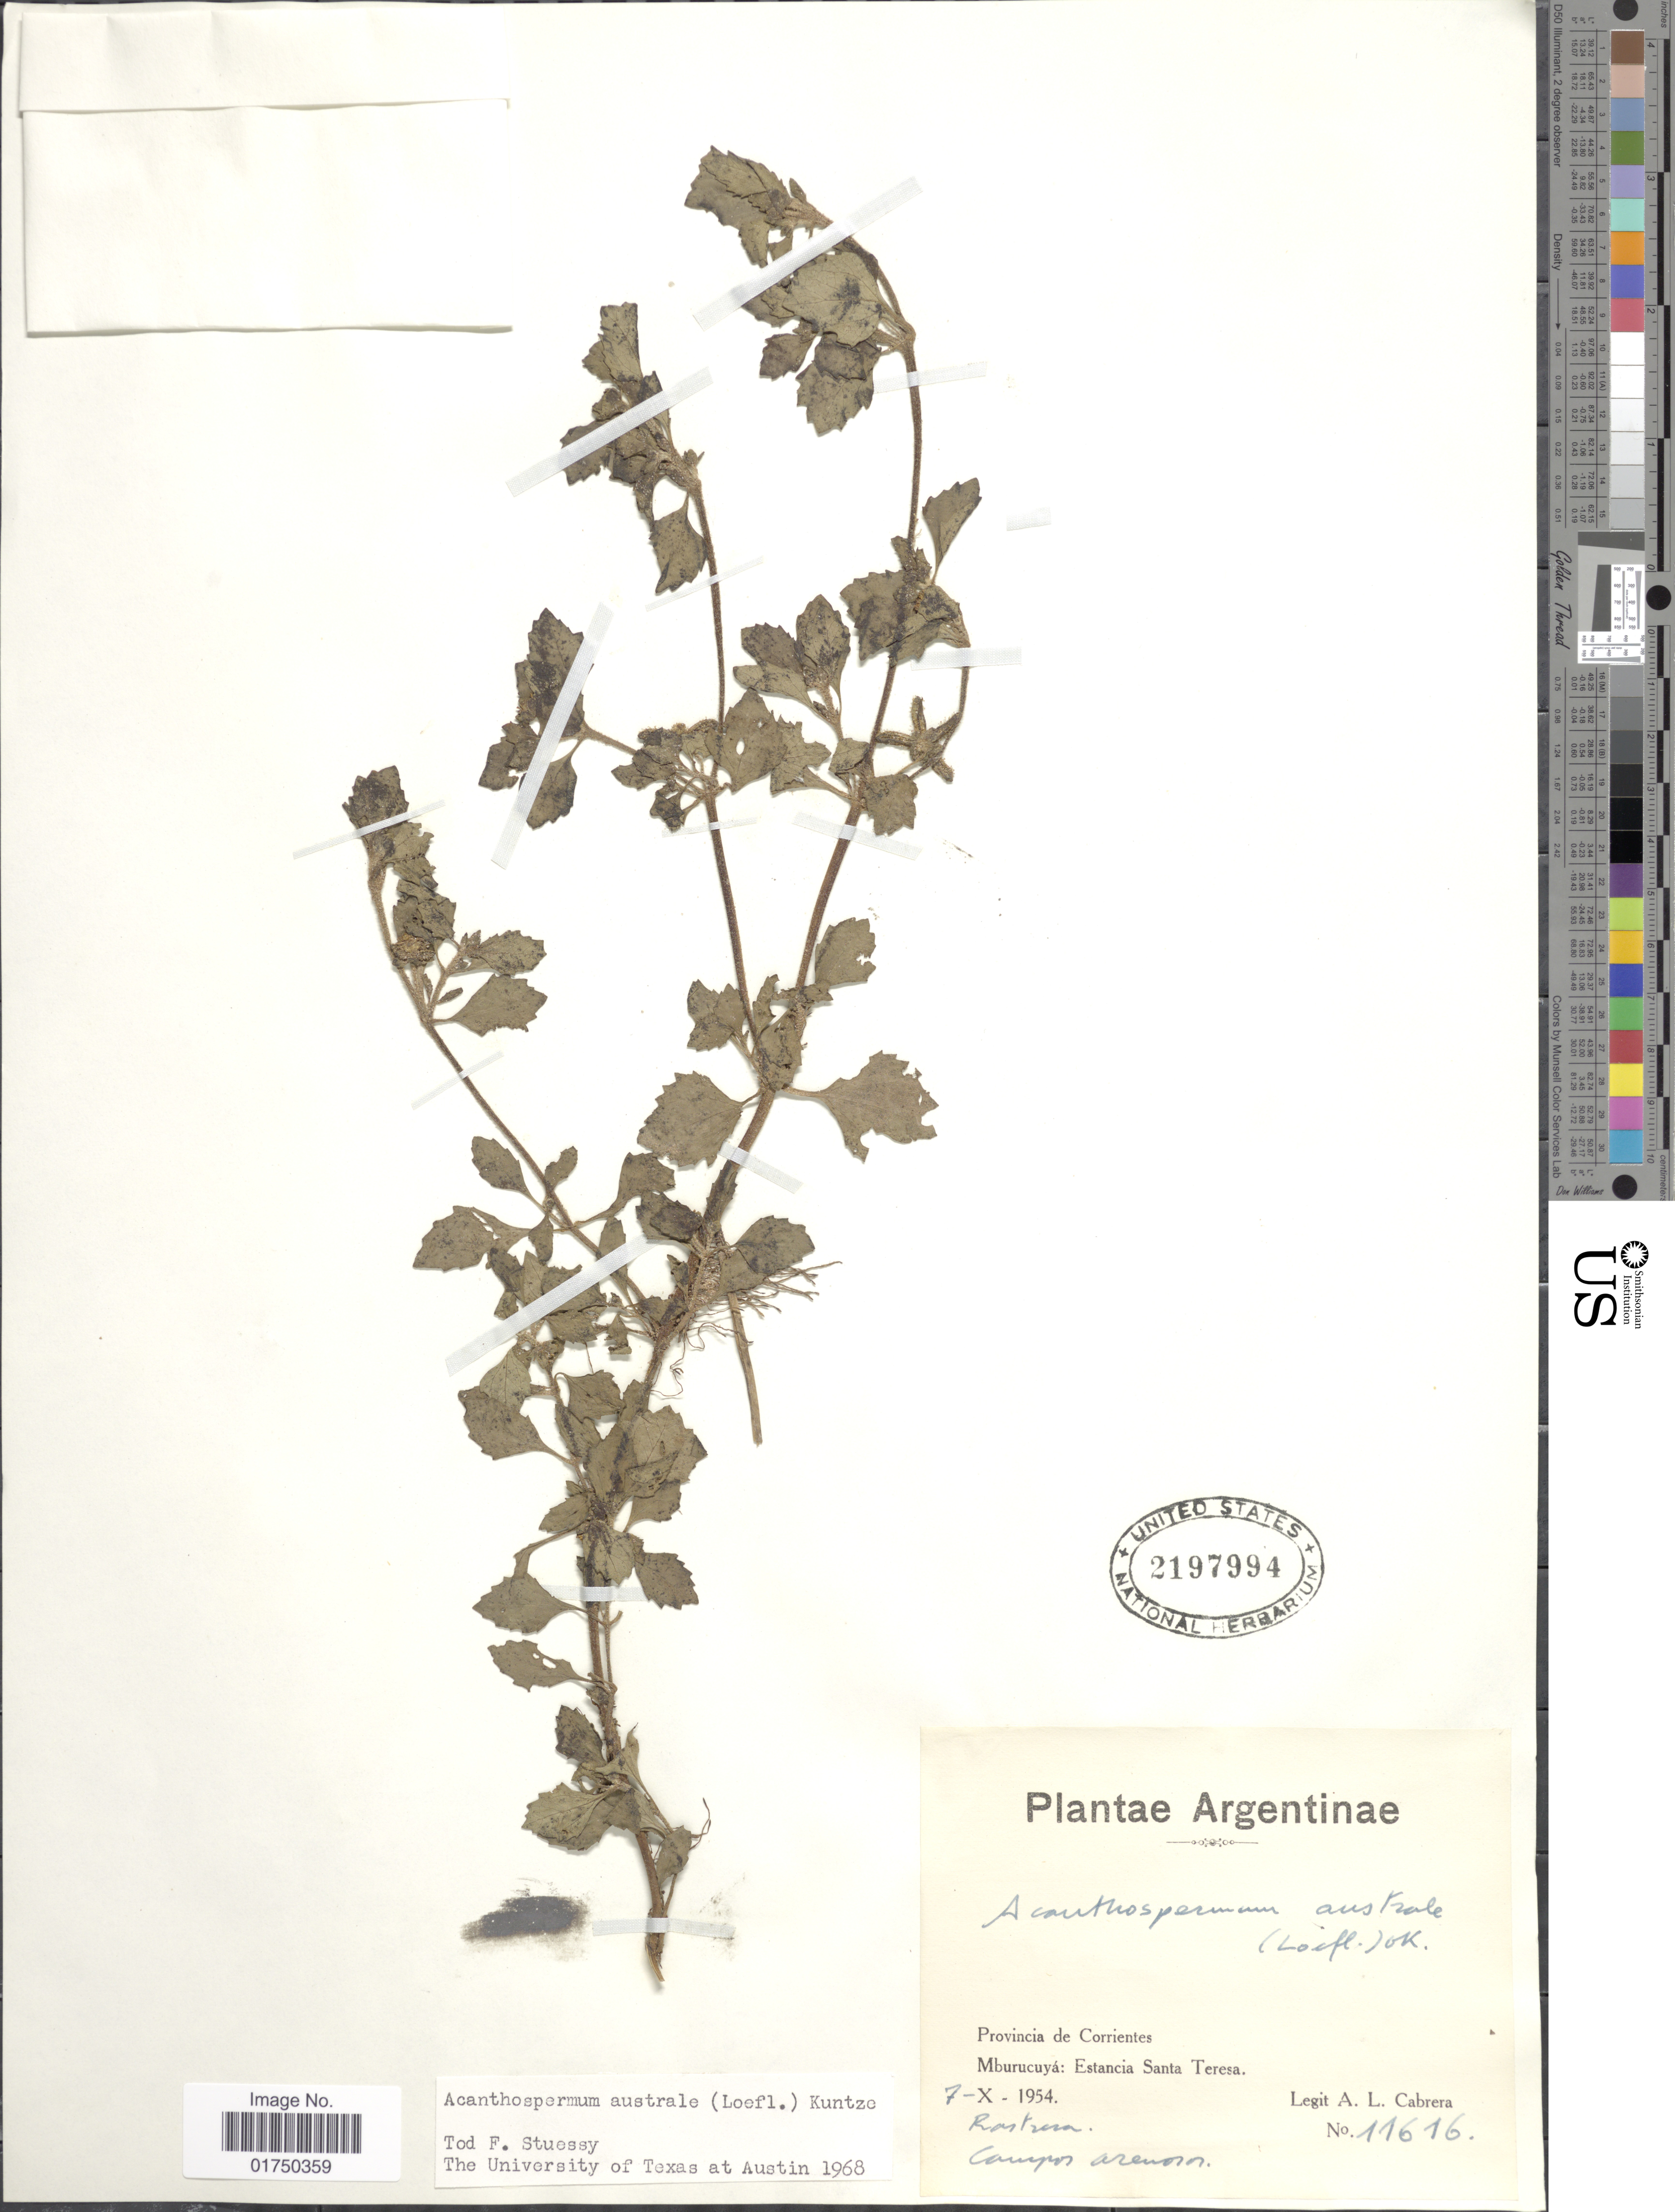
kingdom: Plantae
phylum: Tracheophyta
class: Magnoliopsida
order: Asterales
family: Asteraceae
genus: Acanthospermum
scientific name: Acanthospermum australe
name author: (Loefl.) Kuntze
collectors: A. L. Cabrera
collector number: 11616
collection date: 1954-10-07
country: Argentina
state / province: Corrientes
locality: Provincia de Corrientes. Mburucuyá: Estancia Santa Teresa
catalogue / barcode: US 2197994